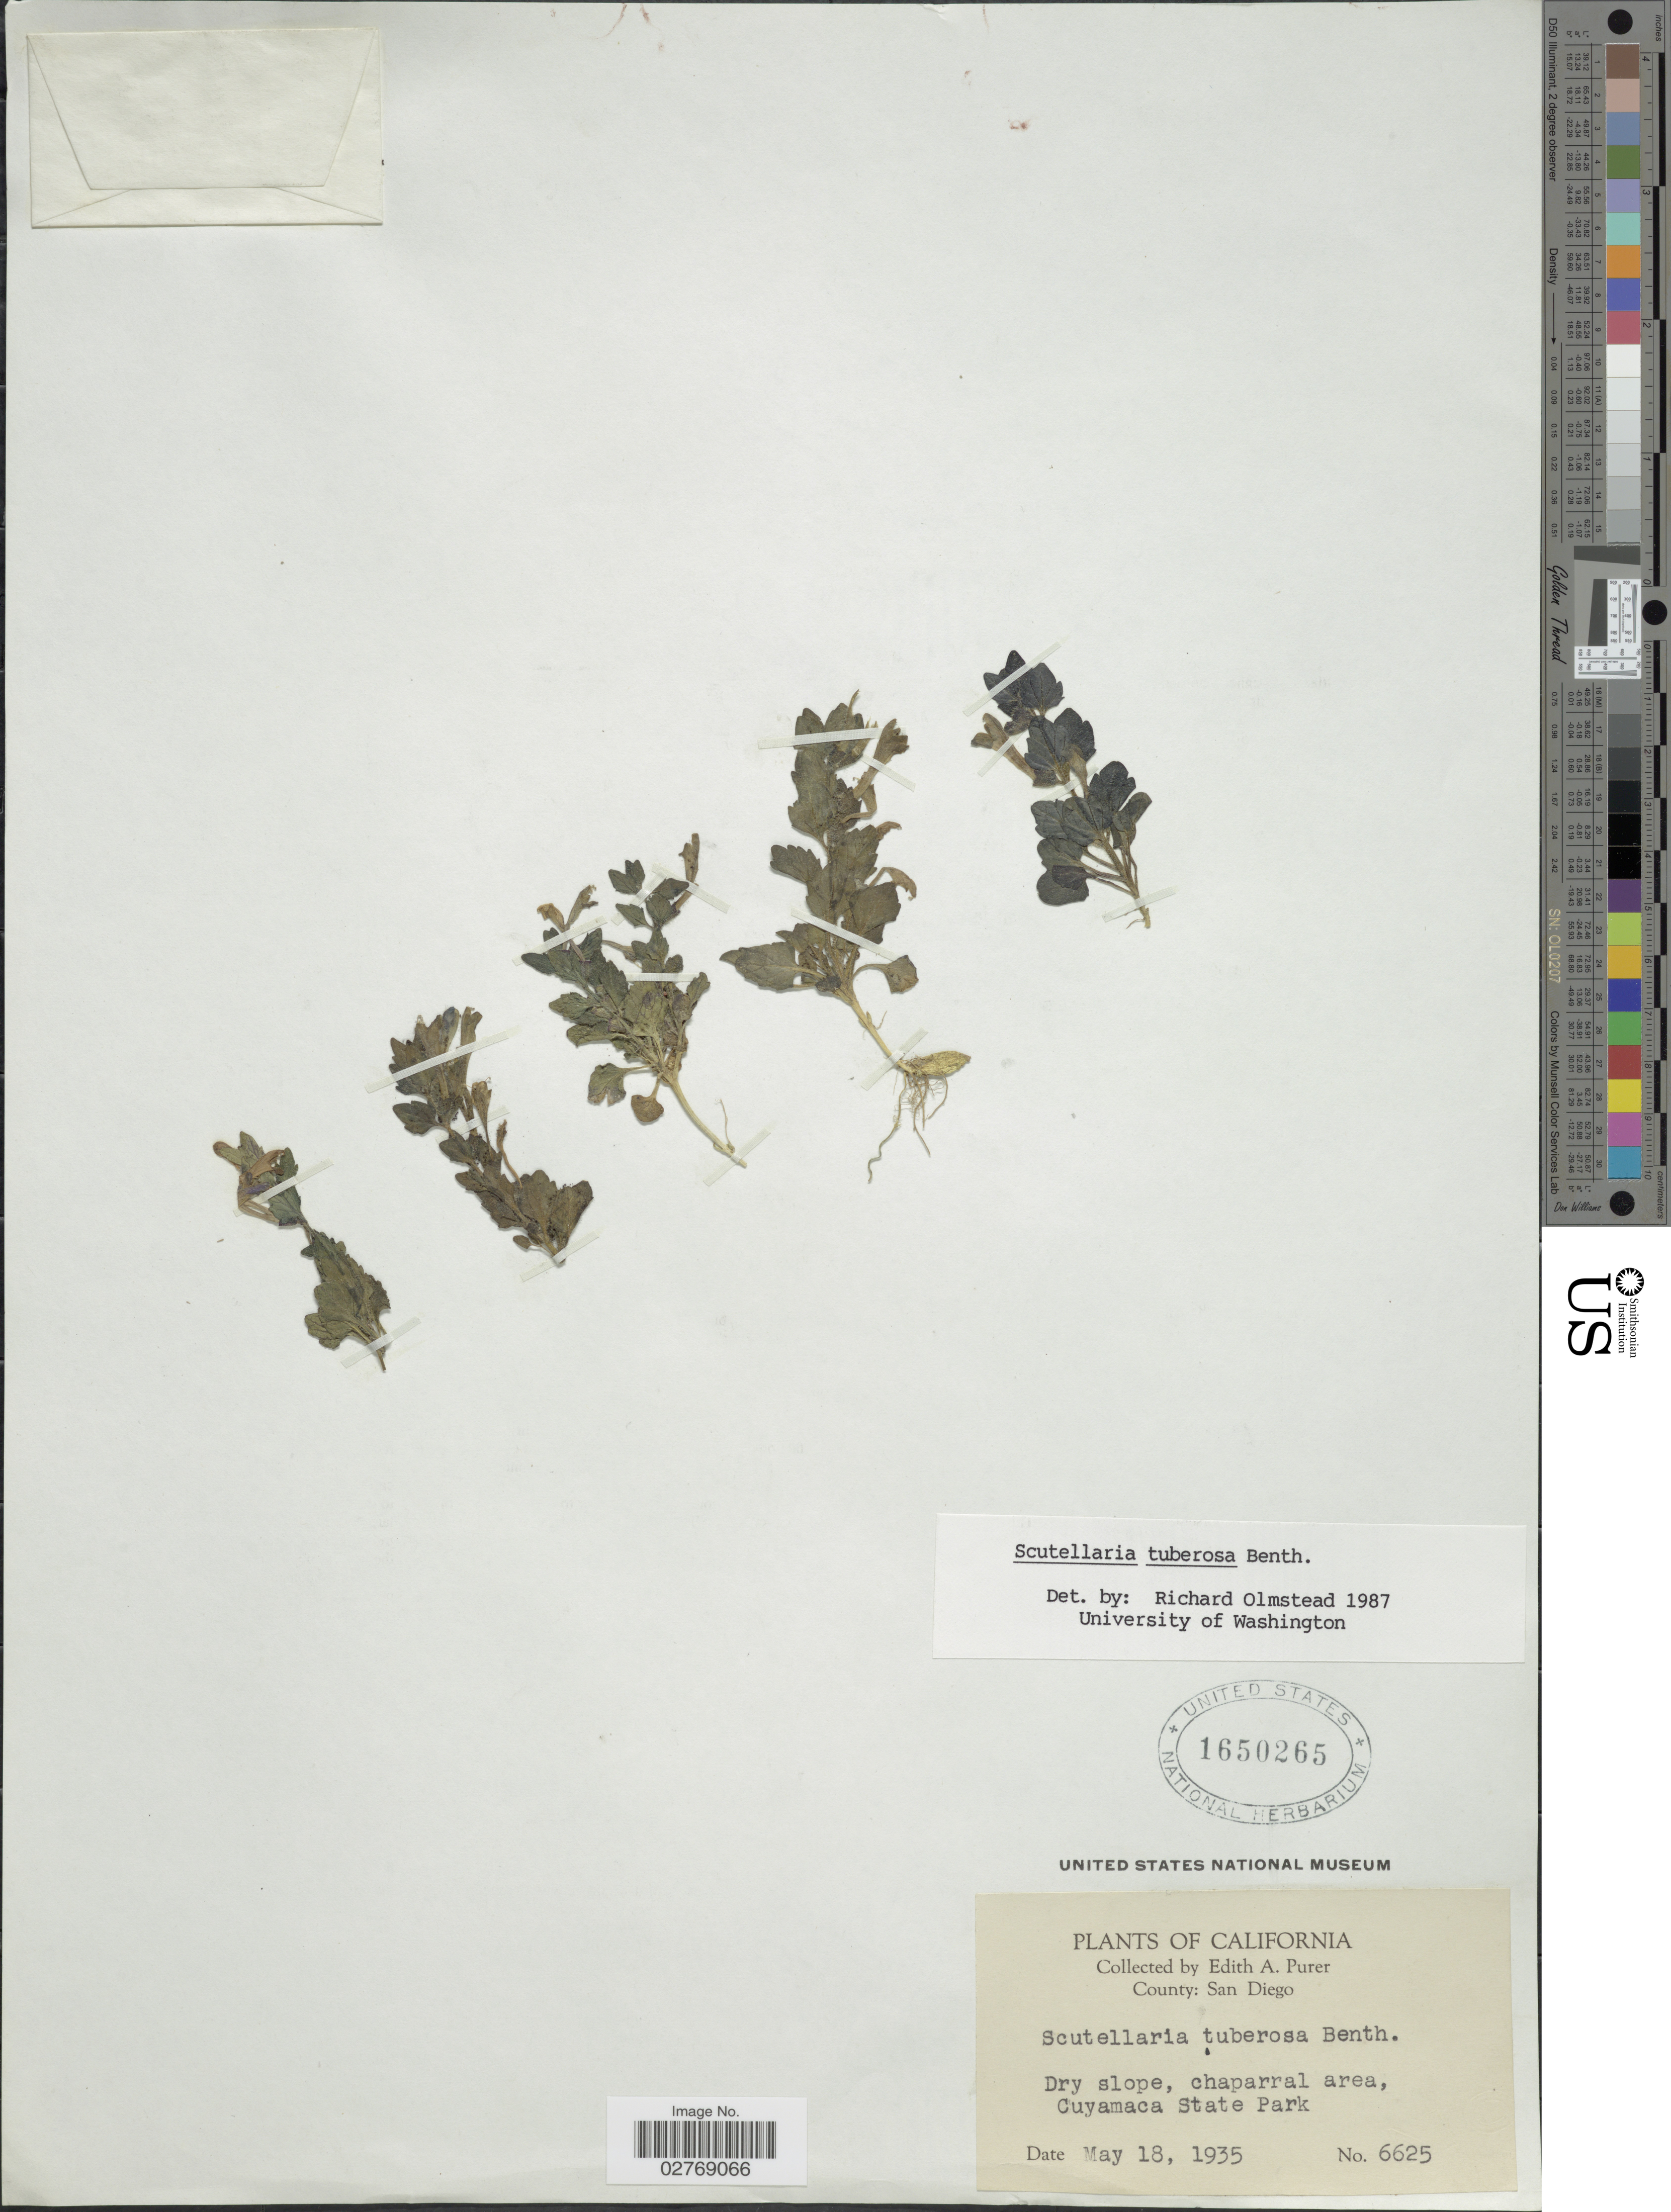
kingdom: Plantae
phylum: Tracheophyta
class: Magnoliopsida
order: Lamiales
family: Lamiaceae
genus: Scutellaria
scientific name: Scutellaria tuberosa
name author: Benth.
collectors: E. Purer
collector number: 6625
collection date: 1935-05-18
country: United States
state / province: California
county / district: San Diego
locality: County: San Diego, chaparral area, Cuyamaca State Park.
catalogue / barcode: US 1650265